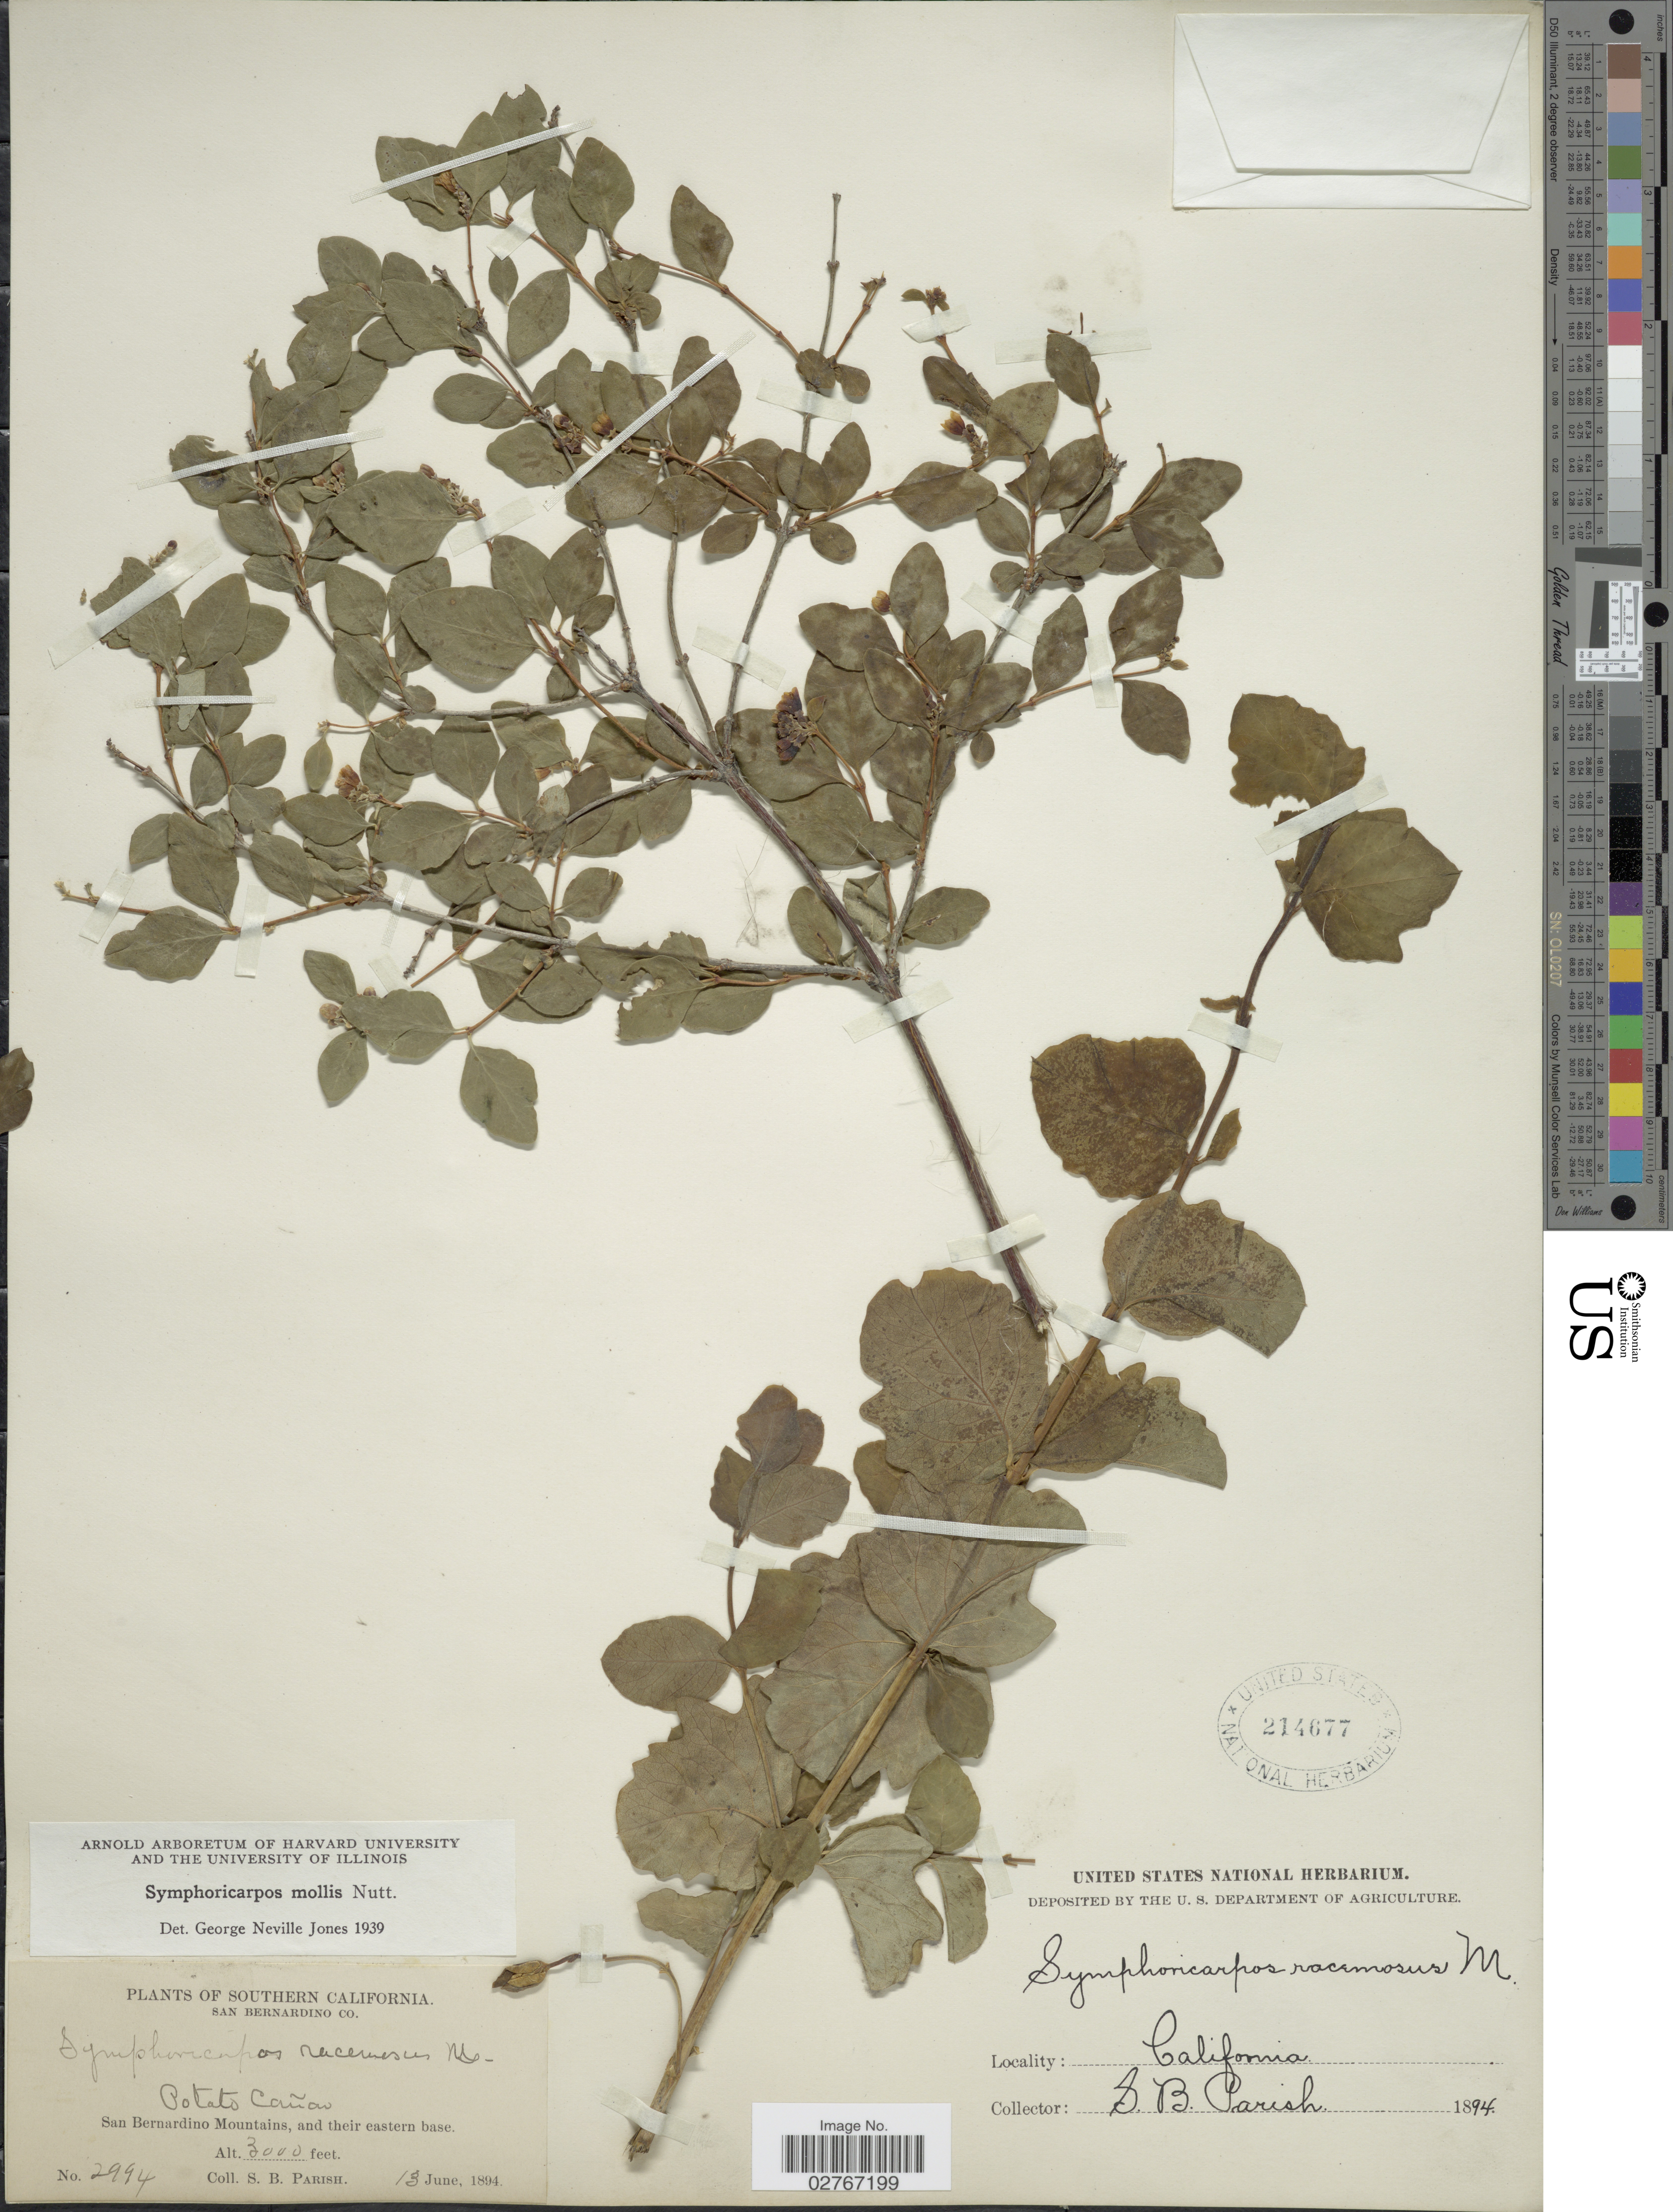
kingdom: Plantae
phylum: Tracheophyta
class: Magnoliopsida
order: Dipsacales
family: Caprifoliaceae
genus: Symphoricarpos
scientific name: Symphoricarpos mollis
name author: Nutt.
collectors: S. B. Parish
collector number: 2994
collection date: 1894-06-13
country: United States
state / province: California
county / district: San Bernardino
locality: Southern California, San Bernardino Co., Potato Canon- San Bernardino Mountains, and their eastern base.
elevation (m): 914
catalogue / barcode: US 214677